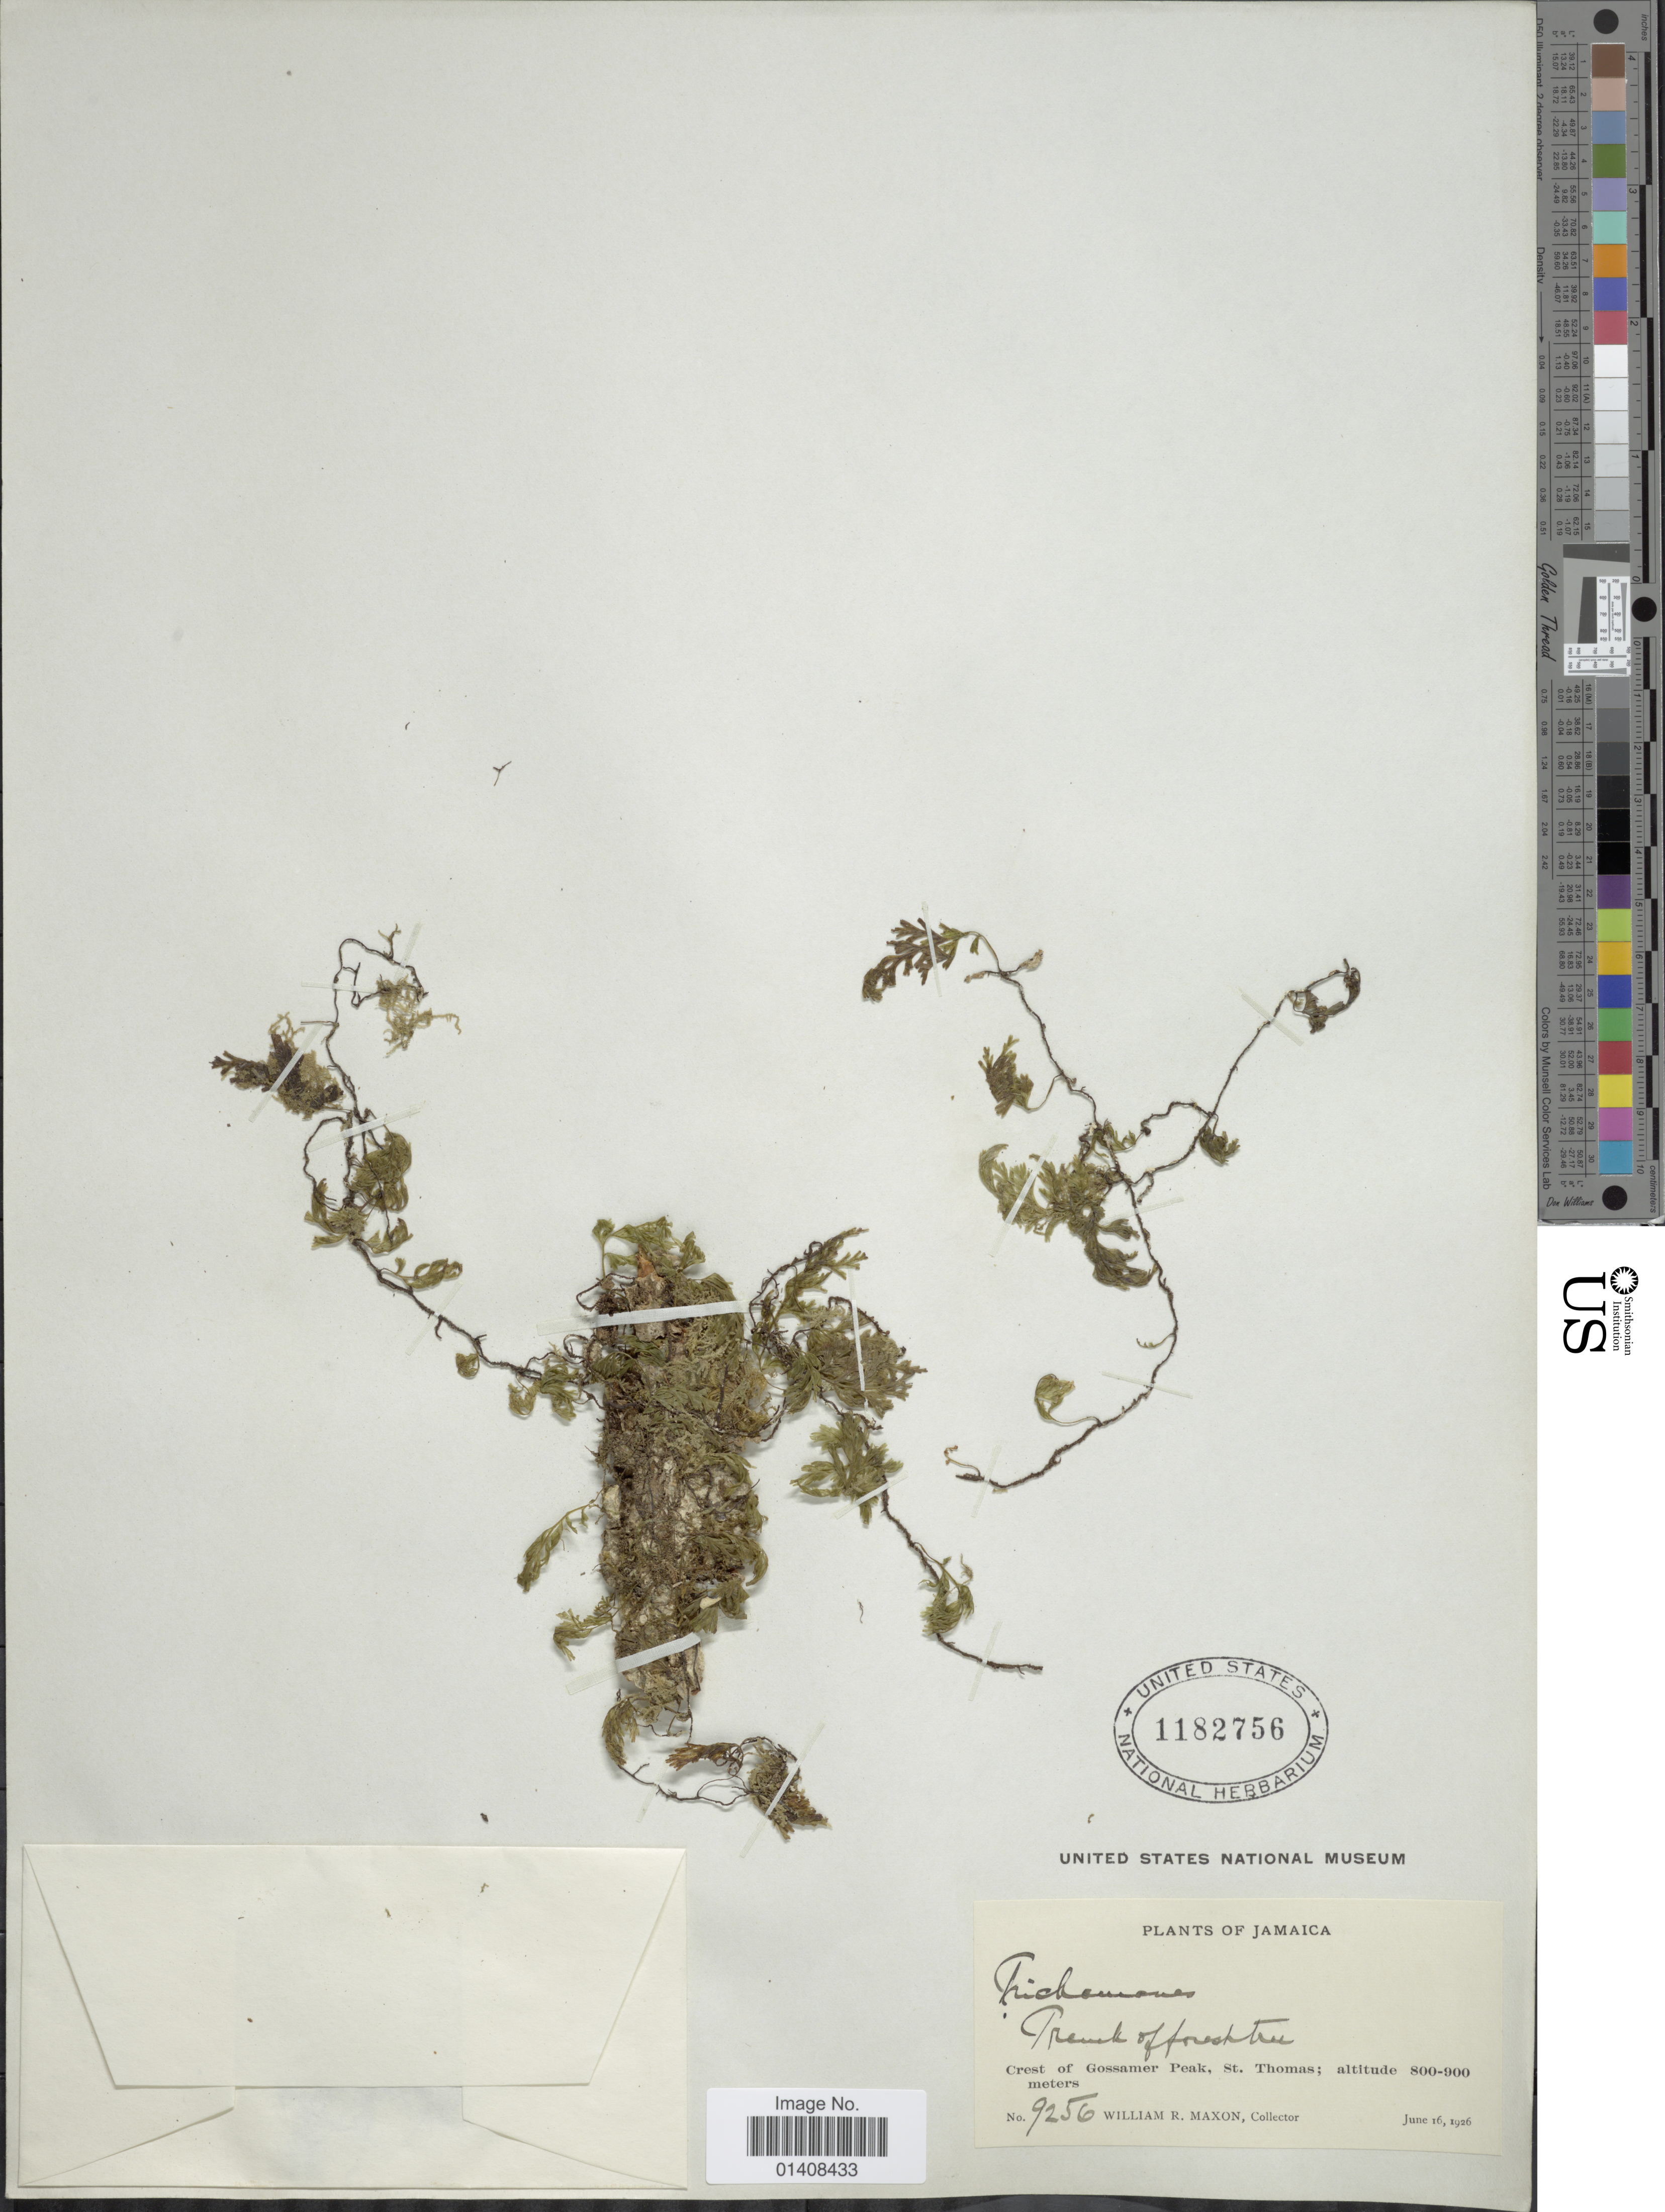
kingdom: Plantae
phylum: Tracheophyta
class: Polypodiopsida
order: Hymenophyllales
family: Hymenophyllaceae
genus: Trichomanes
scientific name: Trichomanes sp.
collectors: W. R. Maxon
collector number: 9256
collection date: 1926-06-16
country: Jamaica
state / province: Saint Thomas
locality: Crest of Gossamer Peak, St. Thomas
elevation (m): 800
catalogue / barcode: US 1182756